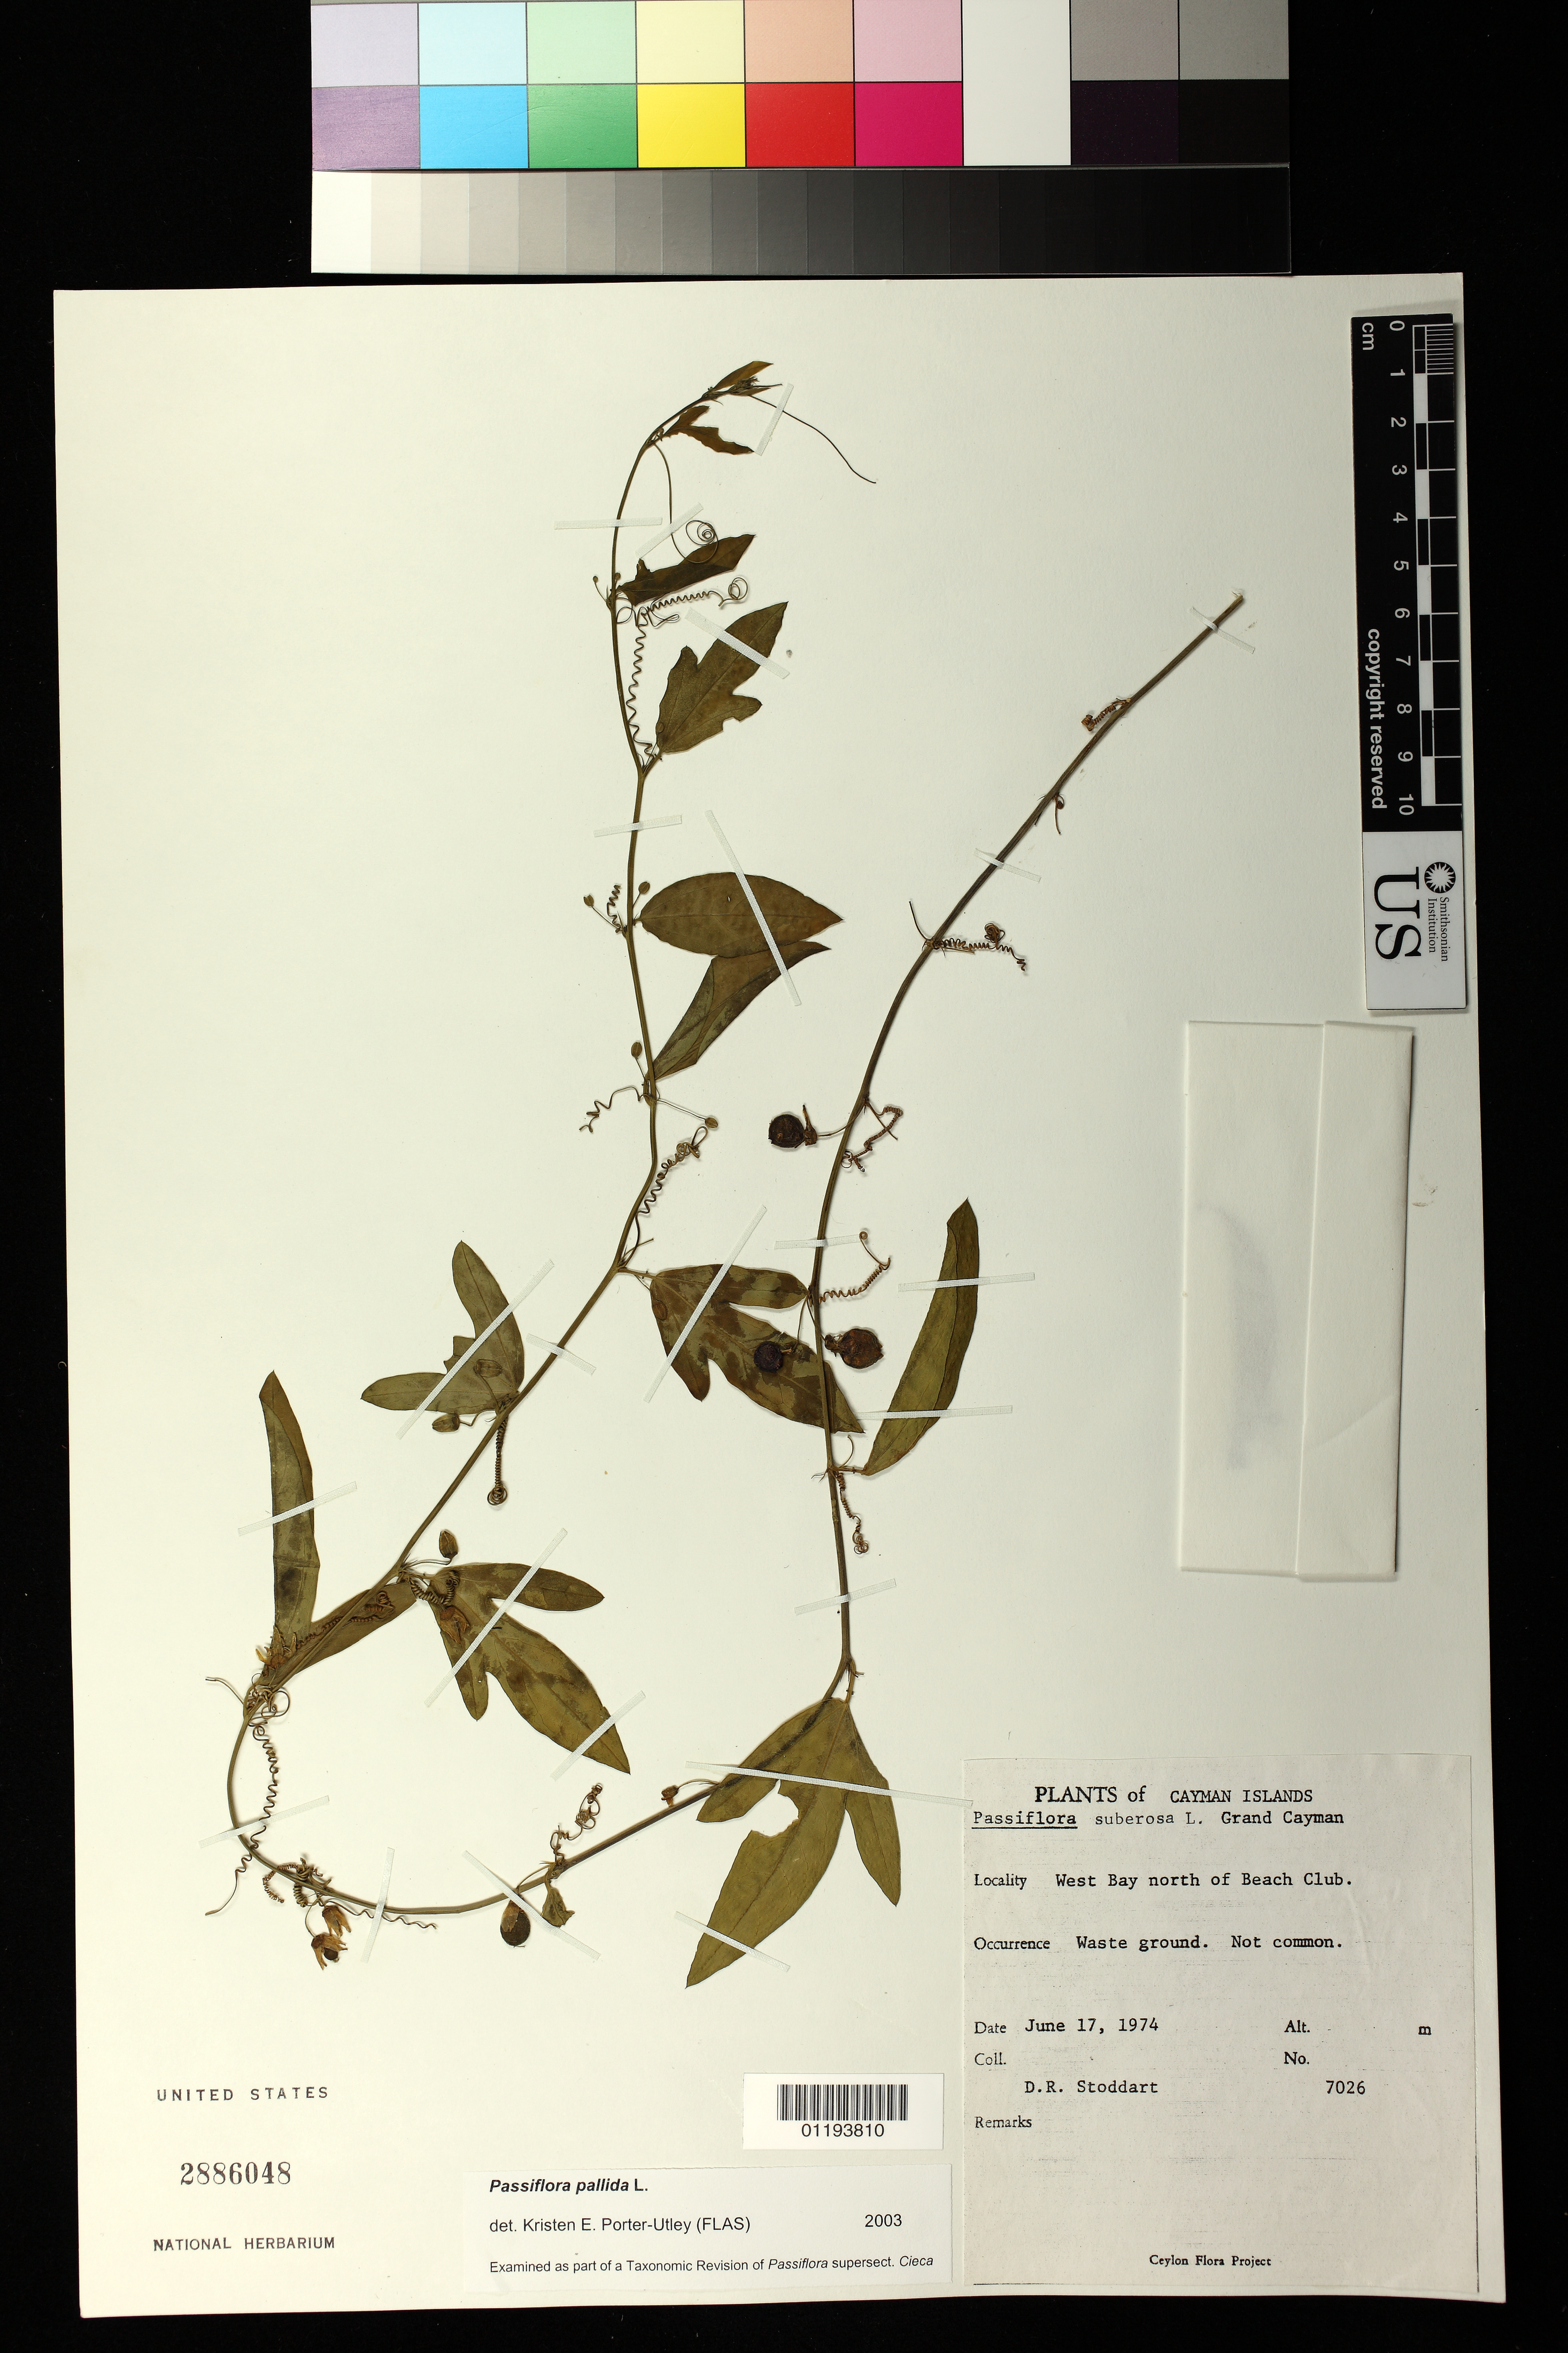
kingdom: Plantae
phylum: Tracheophyta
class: Magnoliopsida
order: Malpighiales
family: Passifloraceae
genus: Passiflora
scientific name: Passiflora pallida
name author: L.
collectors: D. R. Stoddart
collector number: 7026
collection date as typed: Jun 17 1974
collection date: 1974-06-17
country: Cayman Islands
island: Grand Cayman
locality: Grand Cayman: West Bay, north of Beach Club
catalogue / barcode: US 2886048